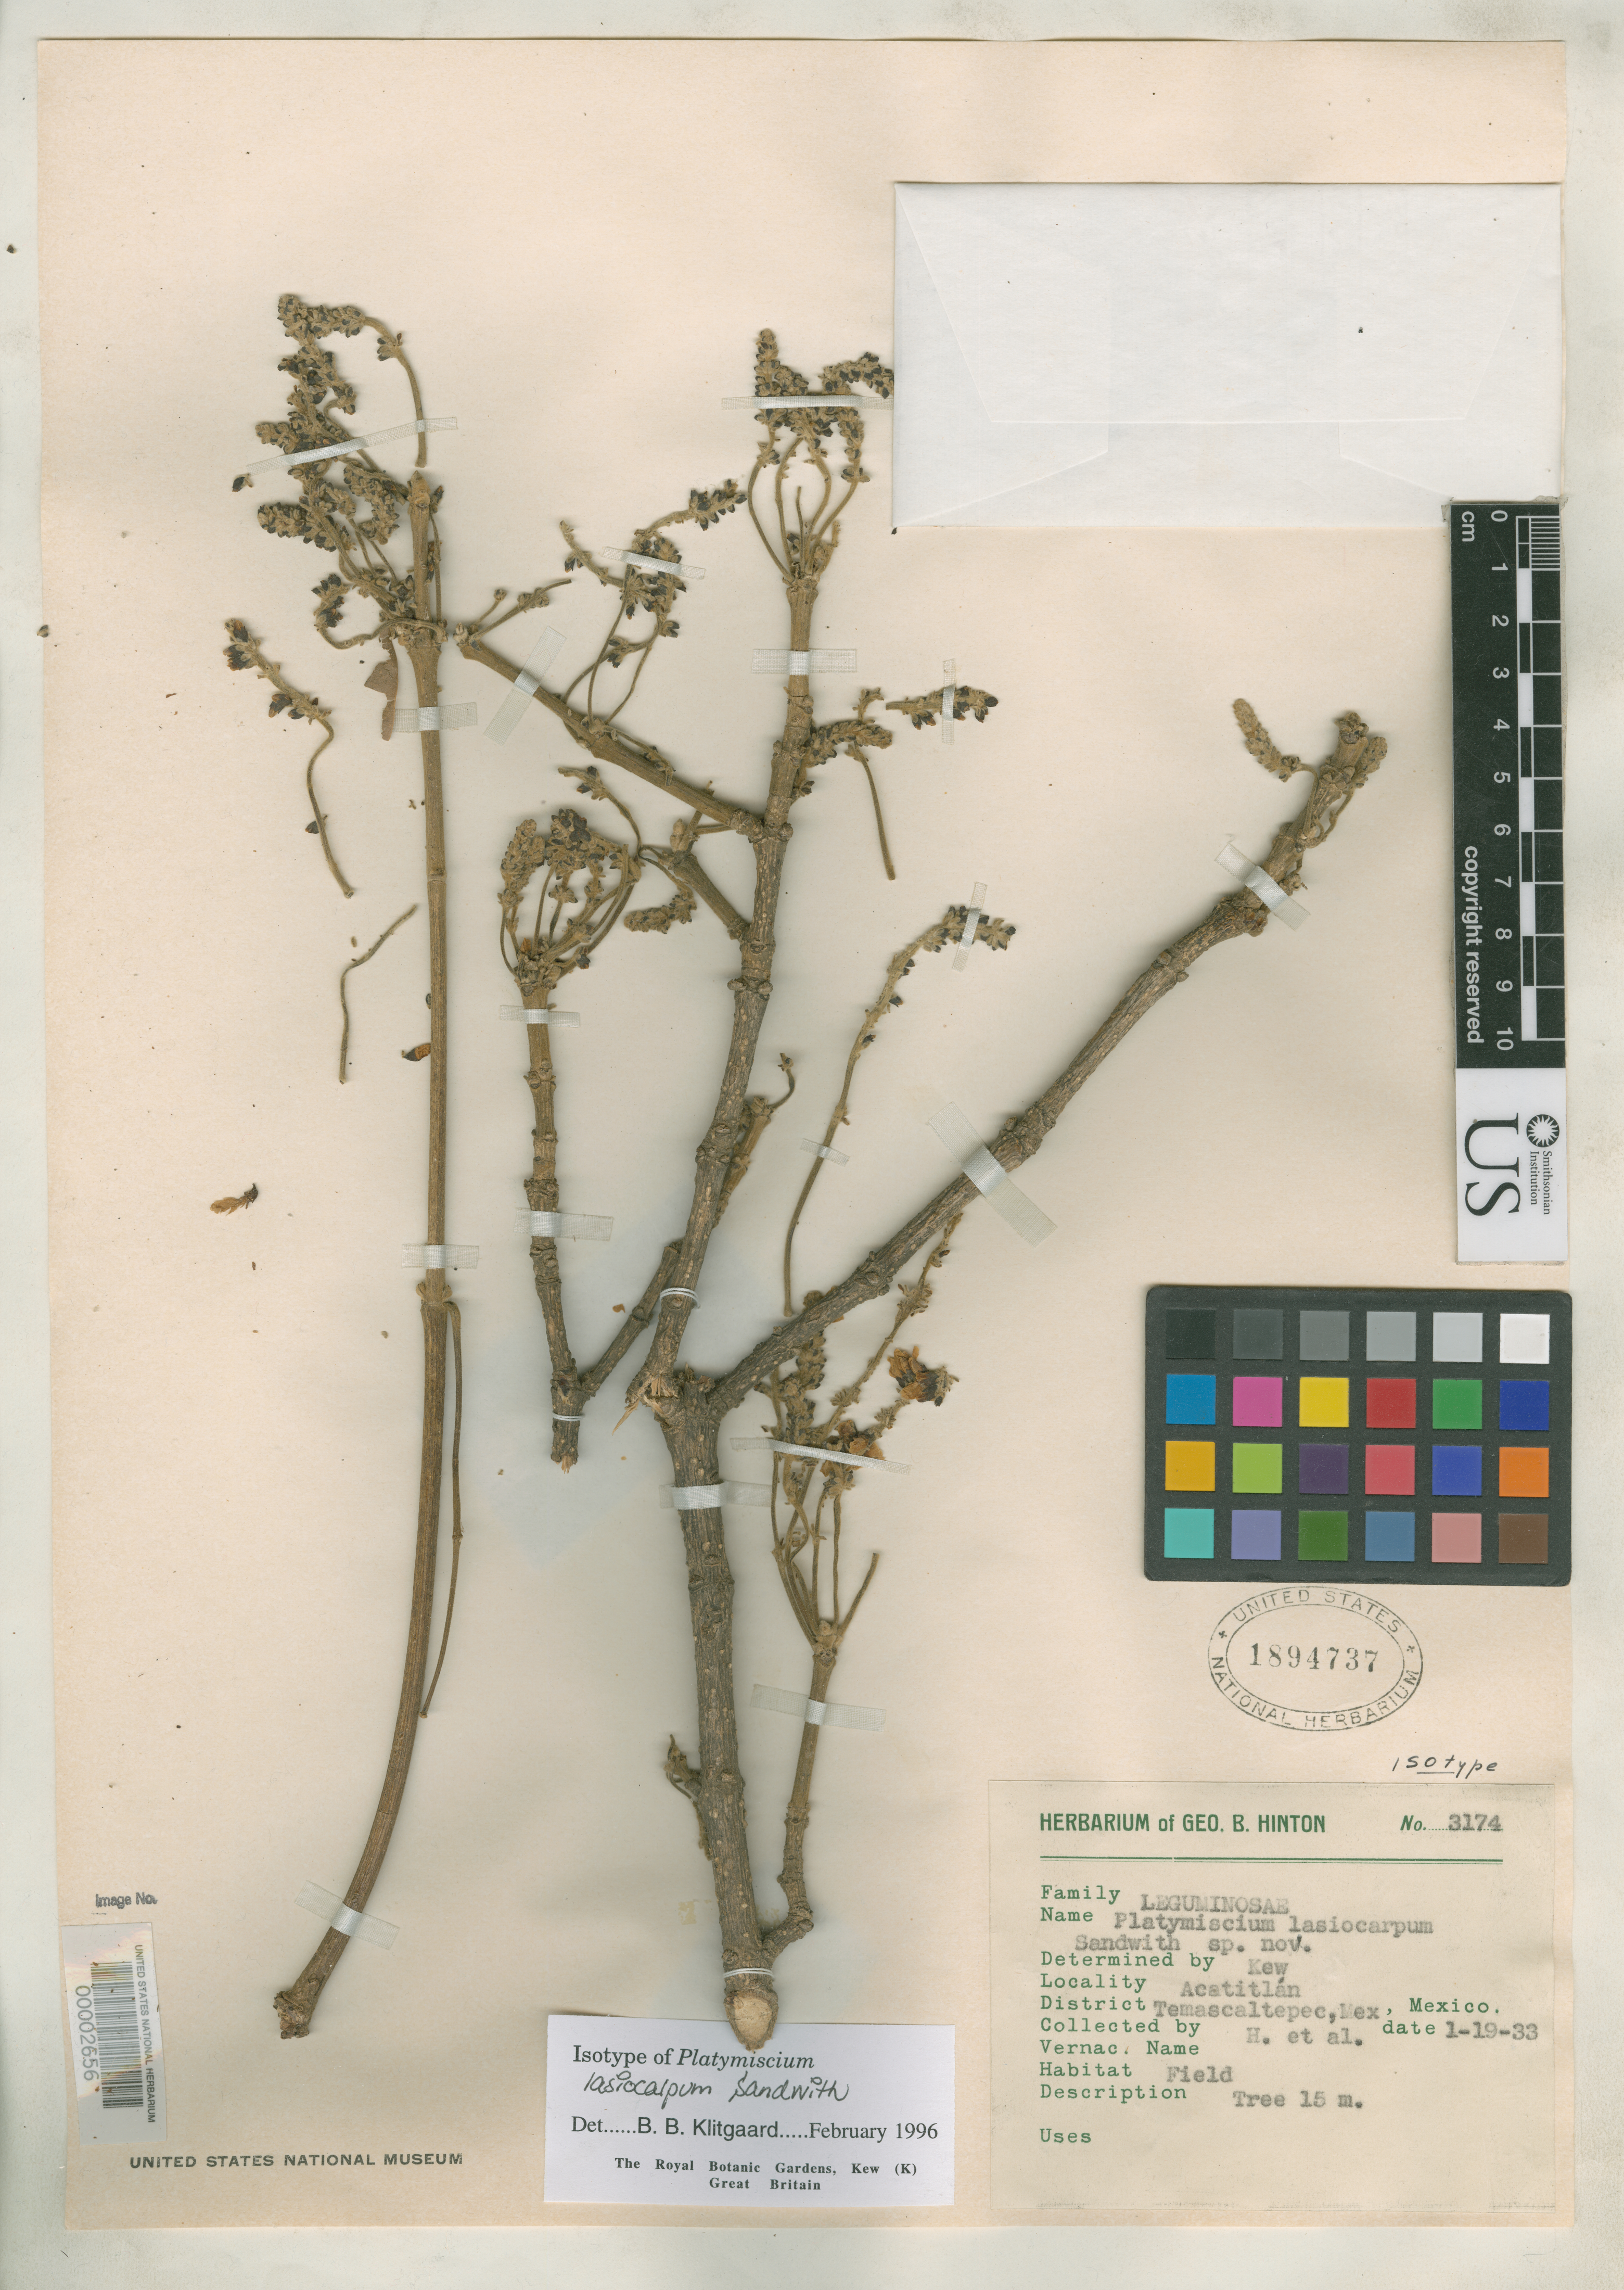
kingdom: Plantae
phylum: Tracheophyta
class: Magnoliopsida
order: Fabales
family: Fabaceae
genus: Platymiscium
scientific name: Platymiscium lasiocarpum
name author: Sandwith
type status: Isotype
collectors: G. B. Hinton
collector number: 3174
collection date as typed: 19 Jan 1933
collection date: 1933-01-19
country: Mexico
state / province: México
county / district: Temascaltepec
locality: Acatitlan.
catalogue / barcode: US 1894737